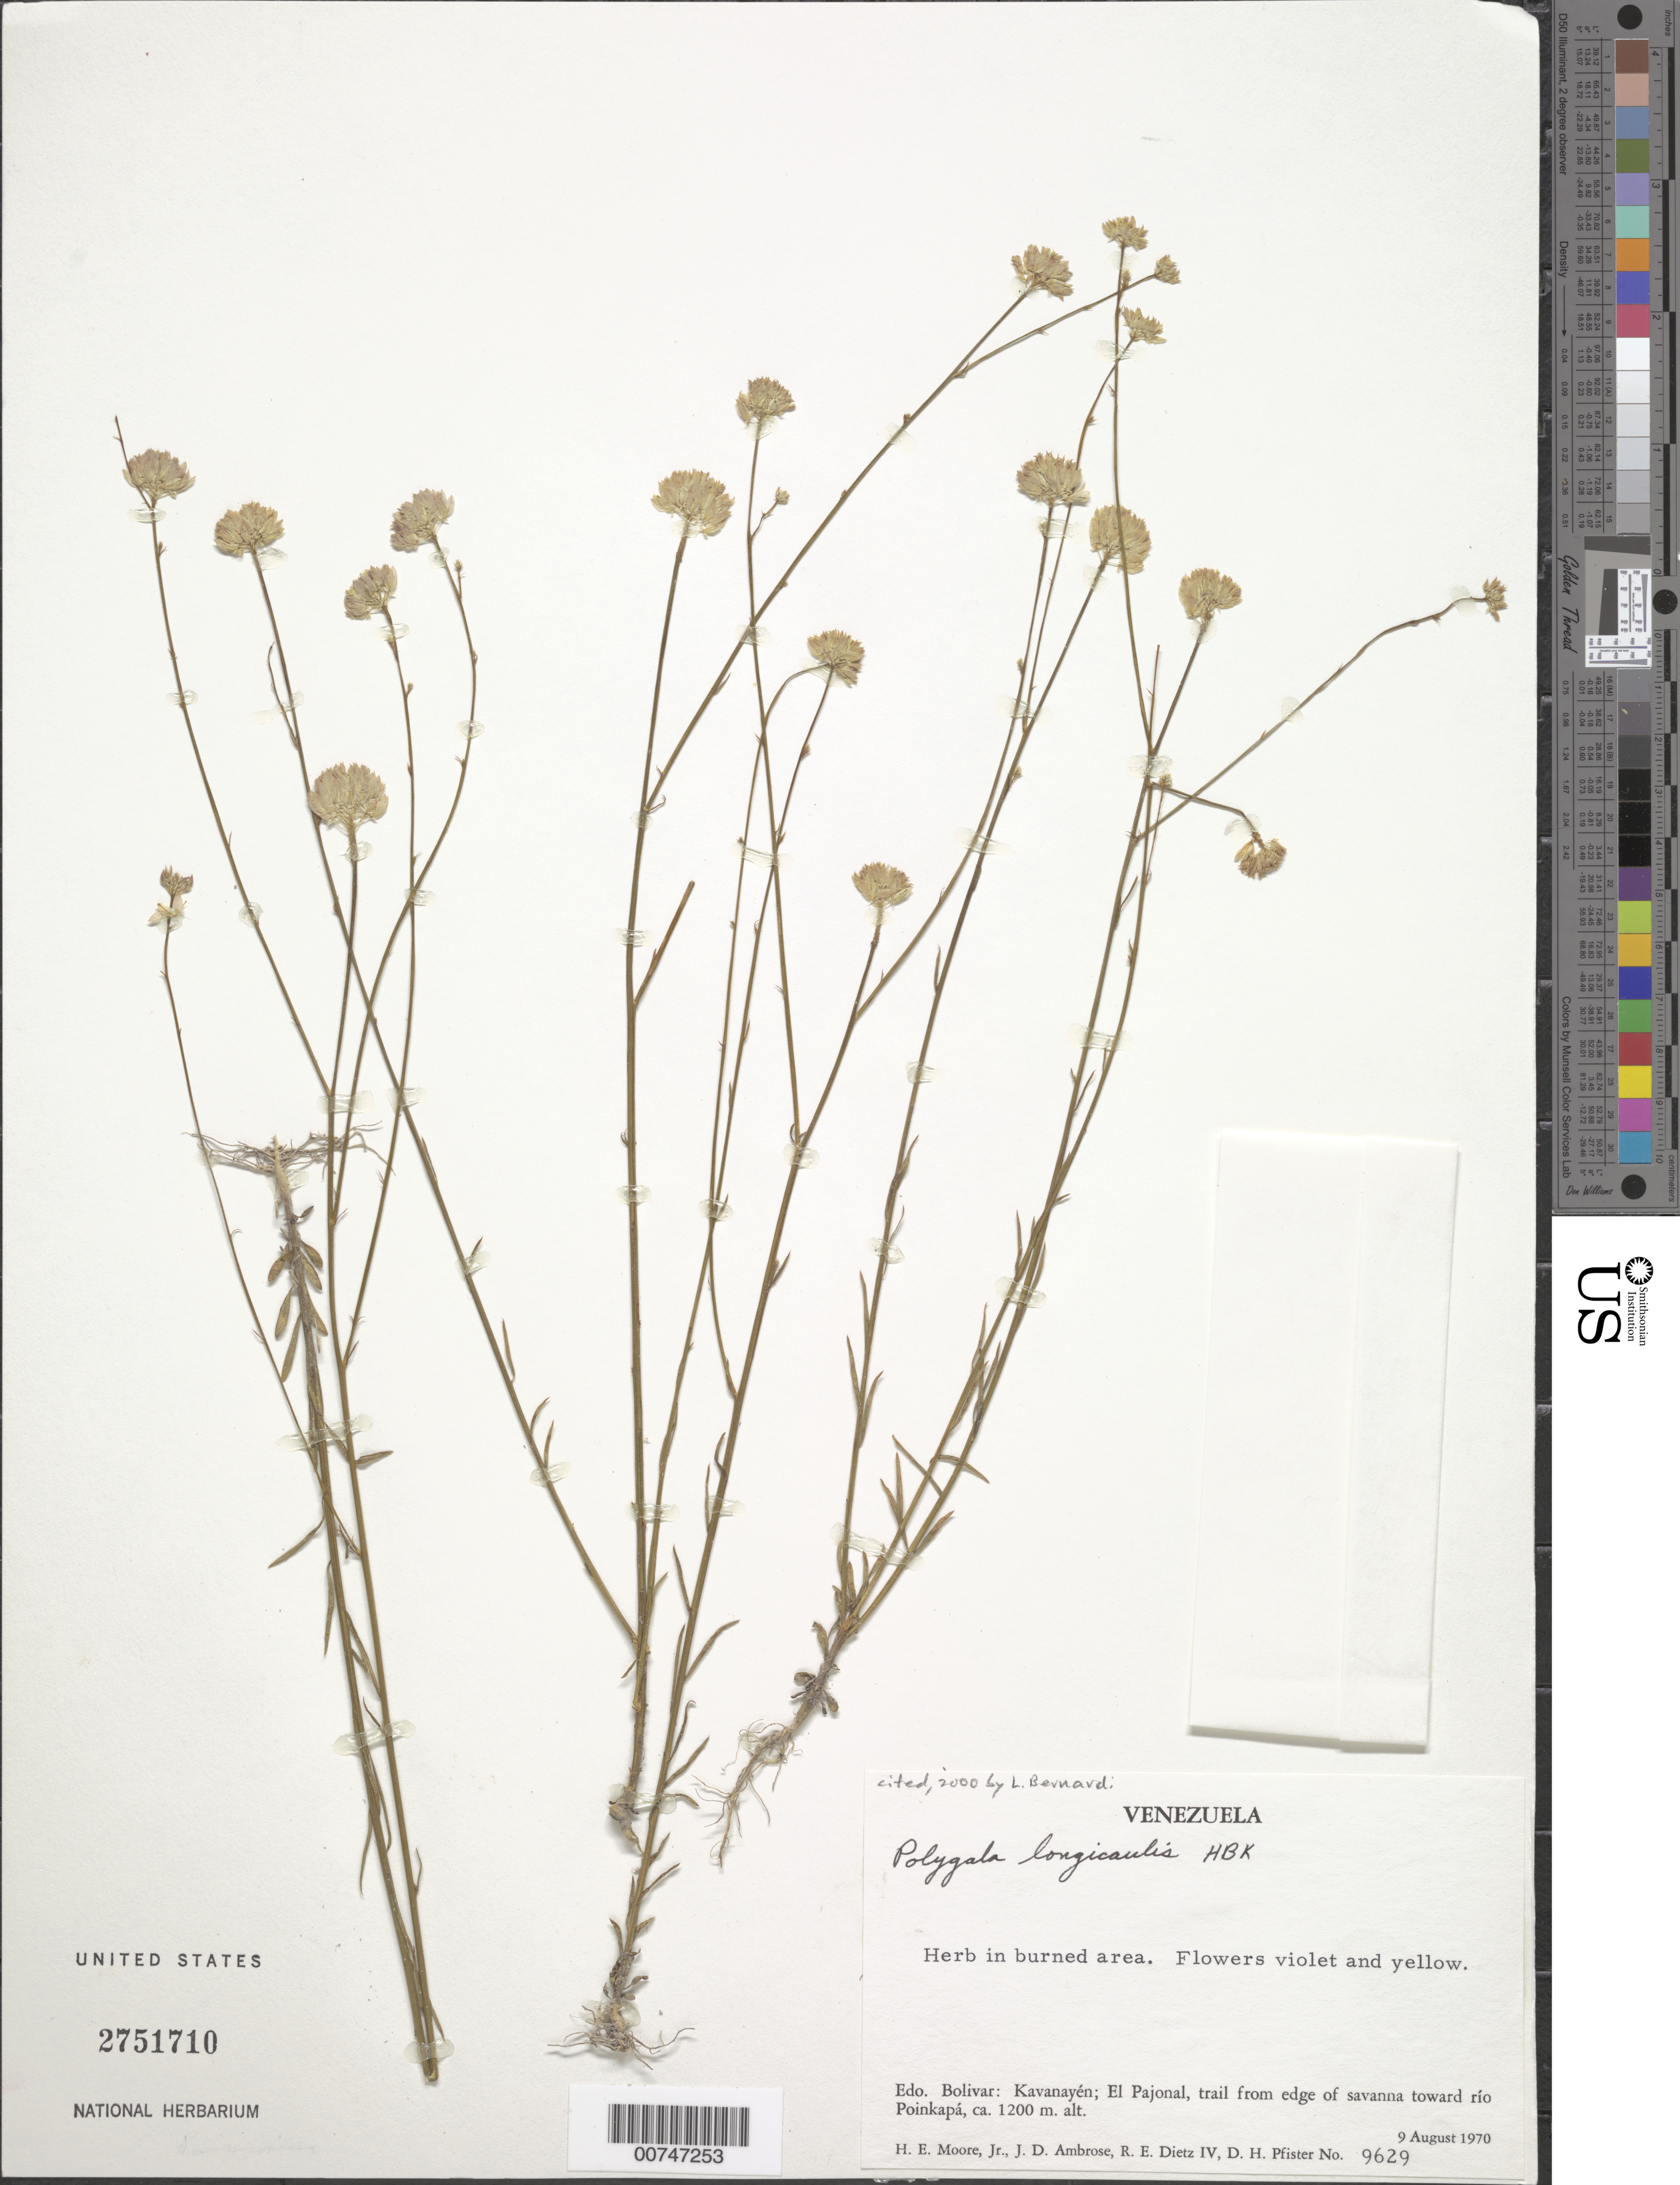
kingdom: Plantae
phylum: Tracheophyta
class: Magnoliopsida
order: Fabales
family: Polygalaceae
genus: Polygala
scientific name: Polygala longicaulis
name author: Kunth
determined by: Bernardi, L.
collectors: H. E. Moore, J. D. Ambrose, R. Dietz & D. H. Pfister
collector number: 9629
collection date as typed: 9-Aug-70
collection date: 1970-08-09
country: Venezuela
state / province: Bolívar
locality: Kavanayén, El Pajonal, trail from edge of savanna to río Poinkapa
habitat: Burned area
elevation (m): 1200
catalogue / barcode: US 2751710